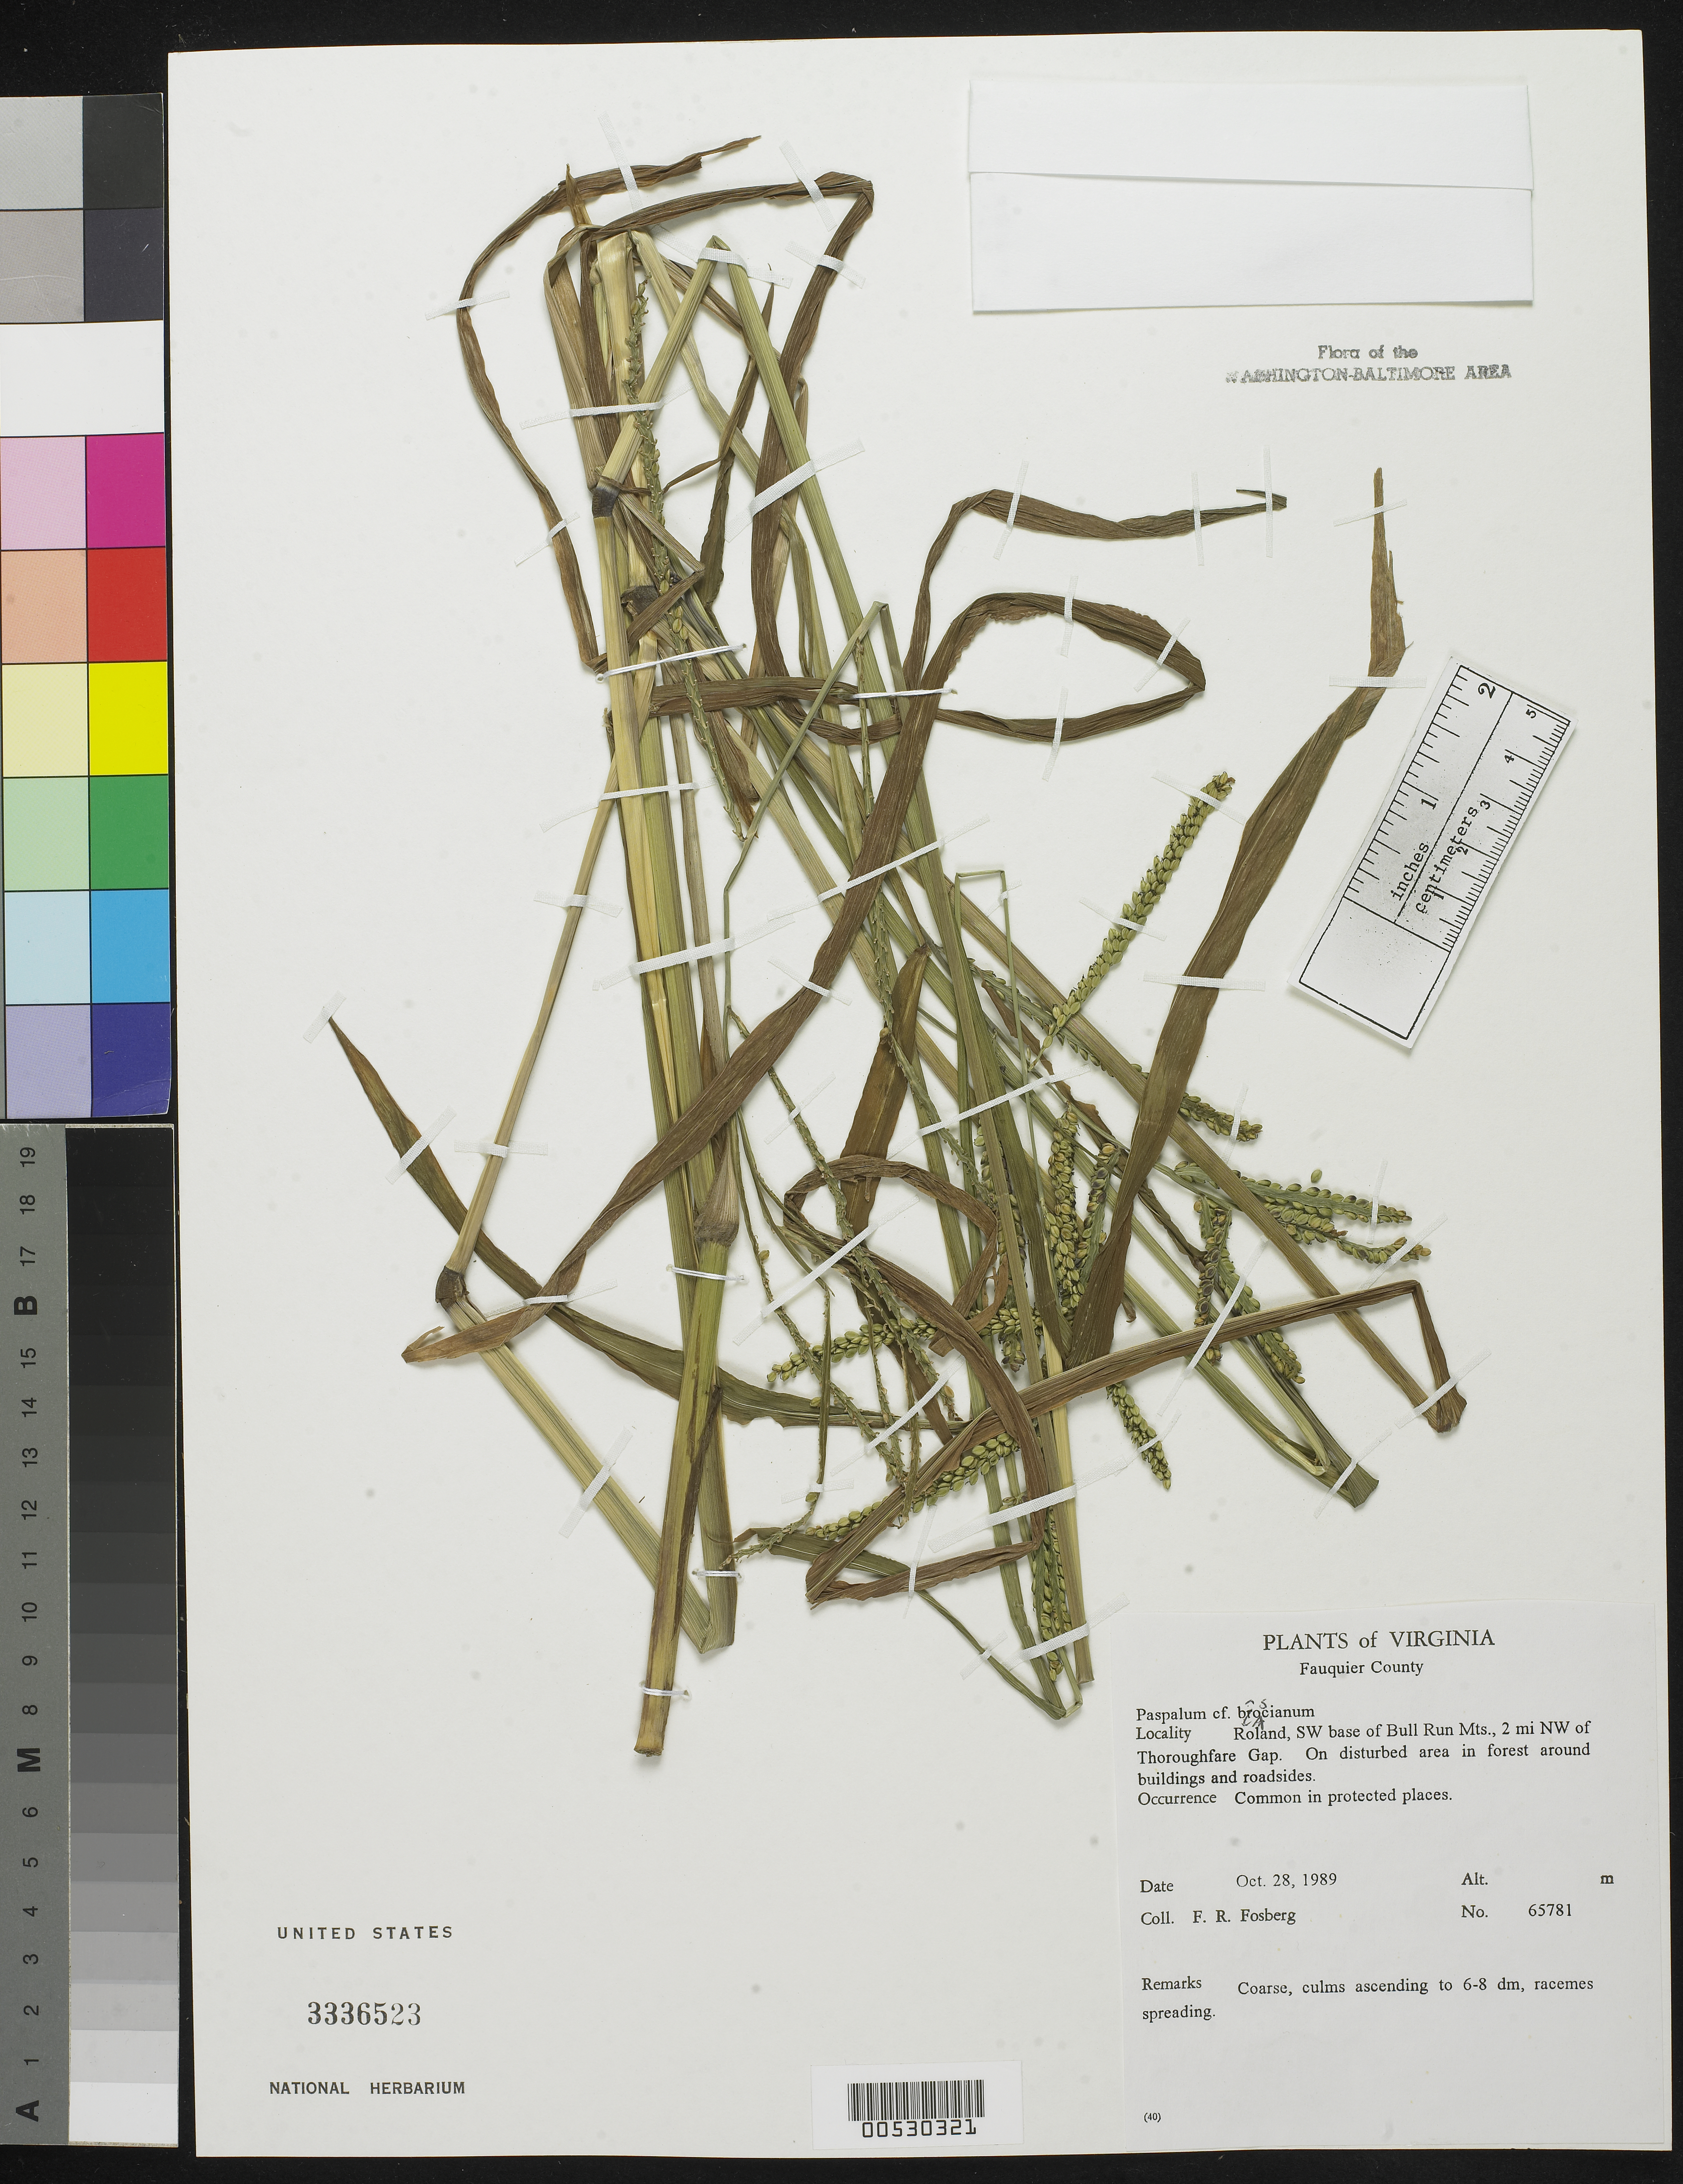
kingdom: Plantae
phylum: Tracheophyta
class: Liliopsida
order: Poales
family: Poaceae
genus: Paspalum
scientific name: Paspalum boscianum var. longisetum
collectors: F. R. Fosberg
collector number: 65781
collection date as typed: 28 Oct 1989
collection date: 1989-10-28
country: United States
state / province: Virginia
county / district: Fauquier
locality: Roland, SW base of Bull Run Mts., NW of Thoroughfare Gap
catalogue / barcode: US 3336523